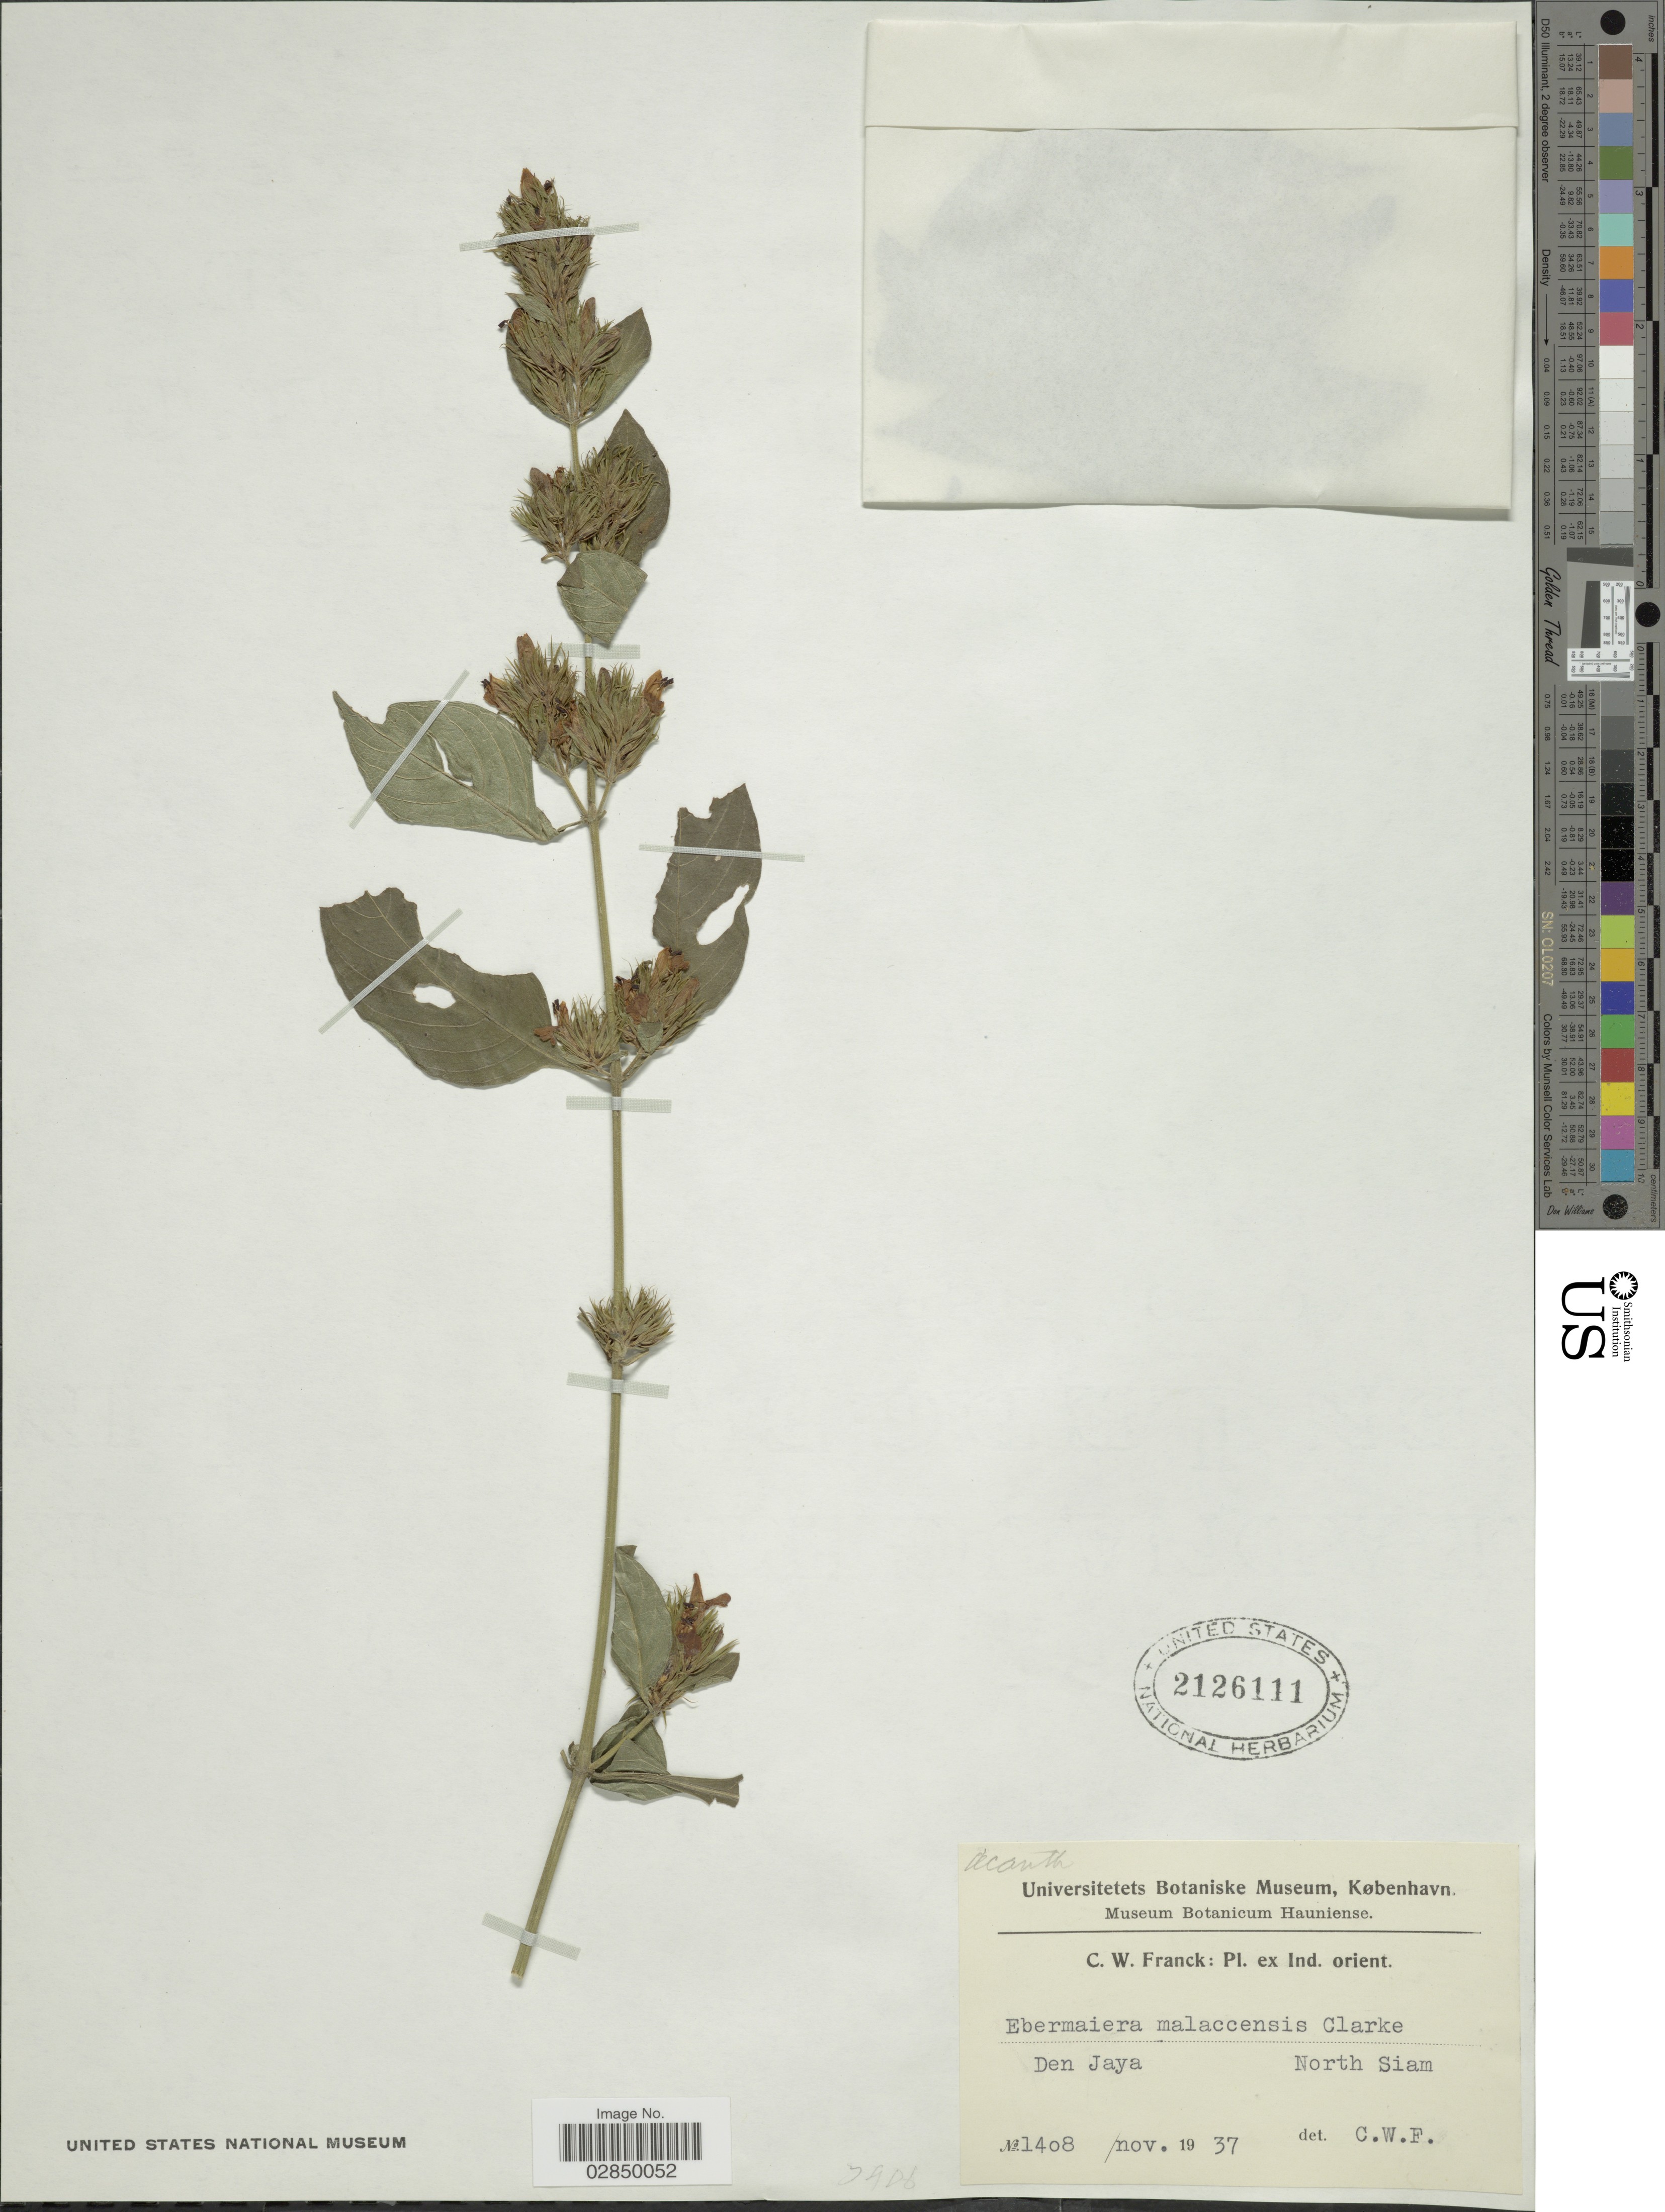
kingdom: Plantae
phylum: Tracheophyta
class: Magnoliopsida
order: Lamiales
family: Acanthaceae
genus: Staurogyne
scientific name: Staurogyne malaccensis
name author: C.B. Clarke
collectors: C. Franck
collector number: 1408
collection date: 1937-11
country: Thailand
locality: Den Jaya. North Siam.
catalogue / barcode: US 2126111